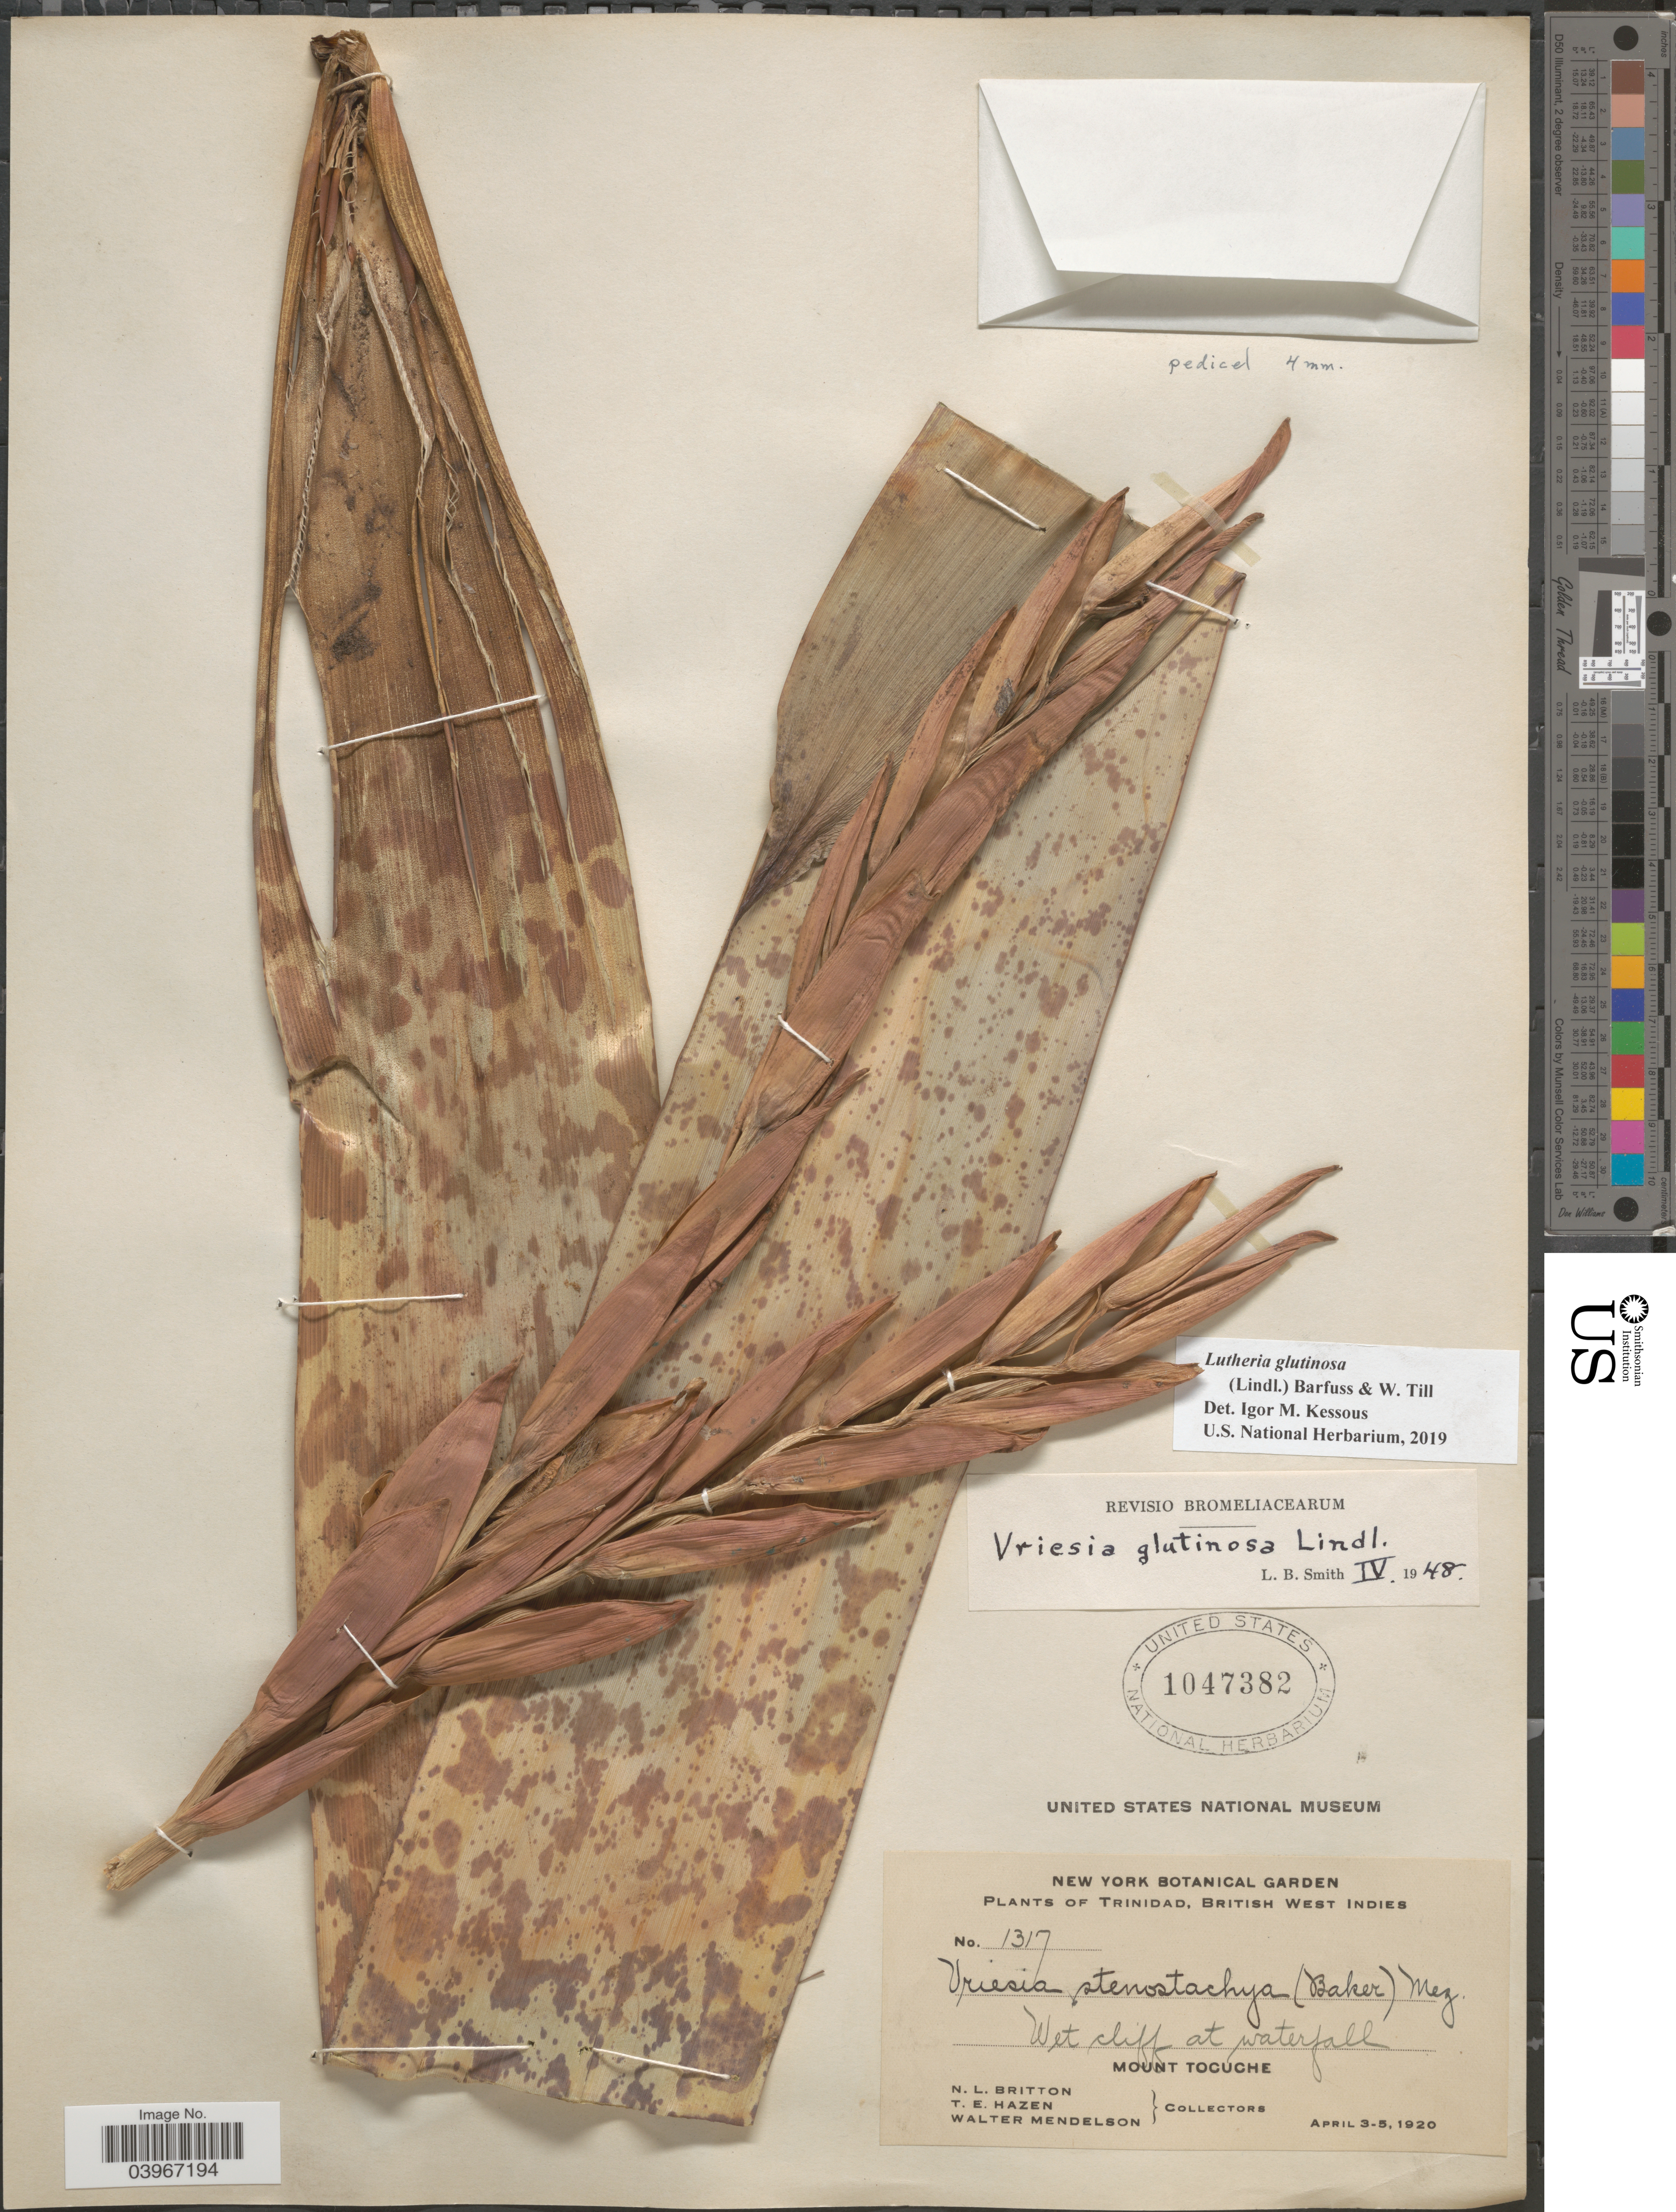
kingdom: Plantae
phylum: Tracheophyta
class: Liliopsida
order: Poales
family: Bromeliaceae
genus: Lutheria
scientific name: Lutheria glutinosa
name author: (Lindl.) Barfuss & W. Till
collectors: Mrs. N. L. Britton, T. E. Hazen & W. Mendelson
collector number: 1317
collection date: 1920-04-03/1920-04-05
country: Trinidad and Tobago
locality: Trinidad, British West Indies. Mount Tocuche.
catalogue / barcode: US 1047382